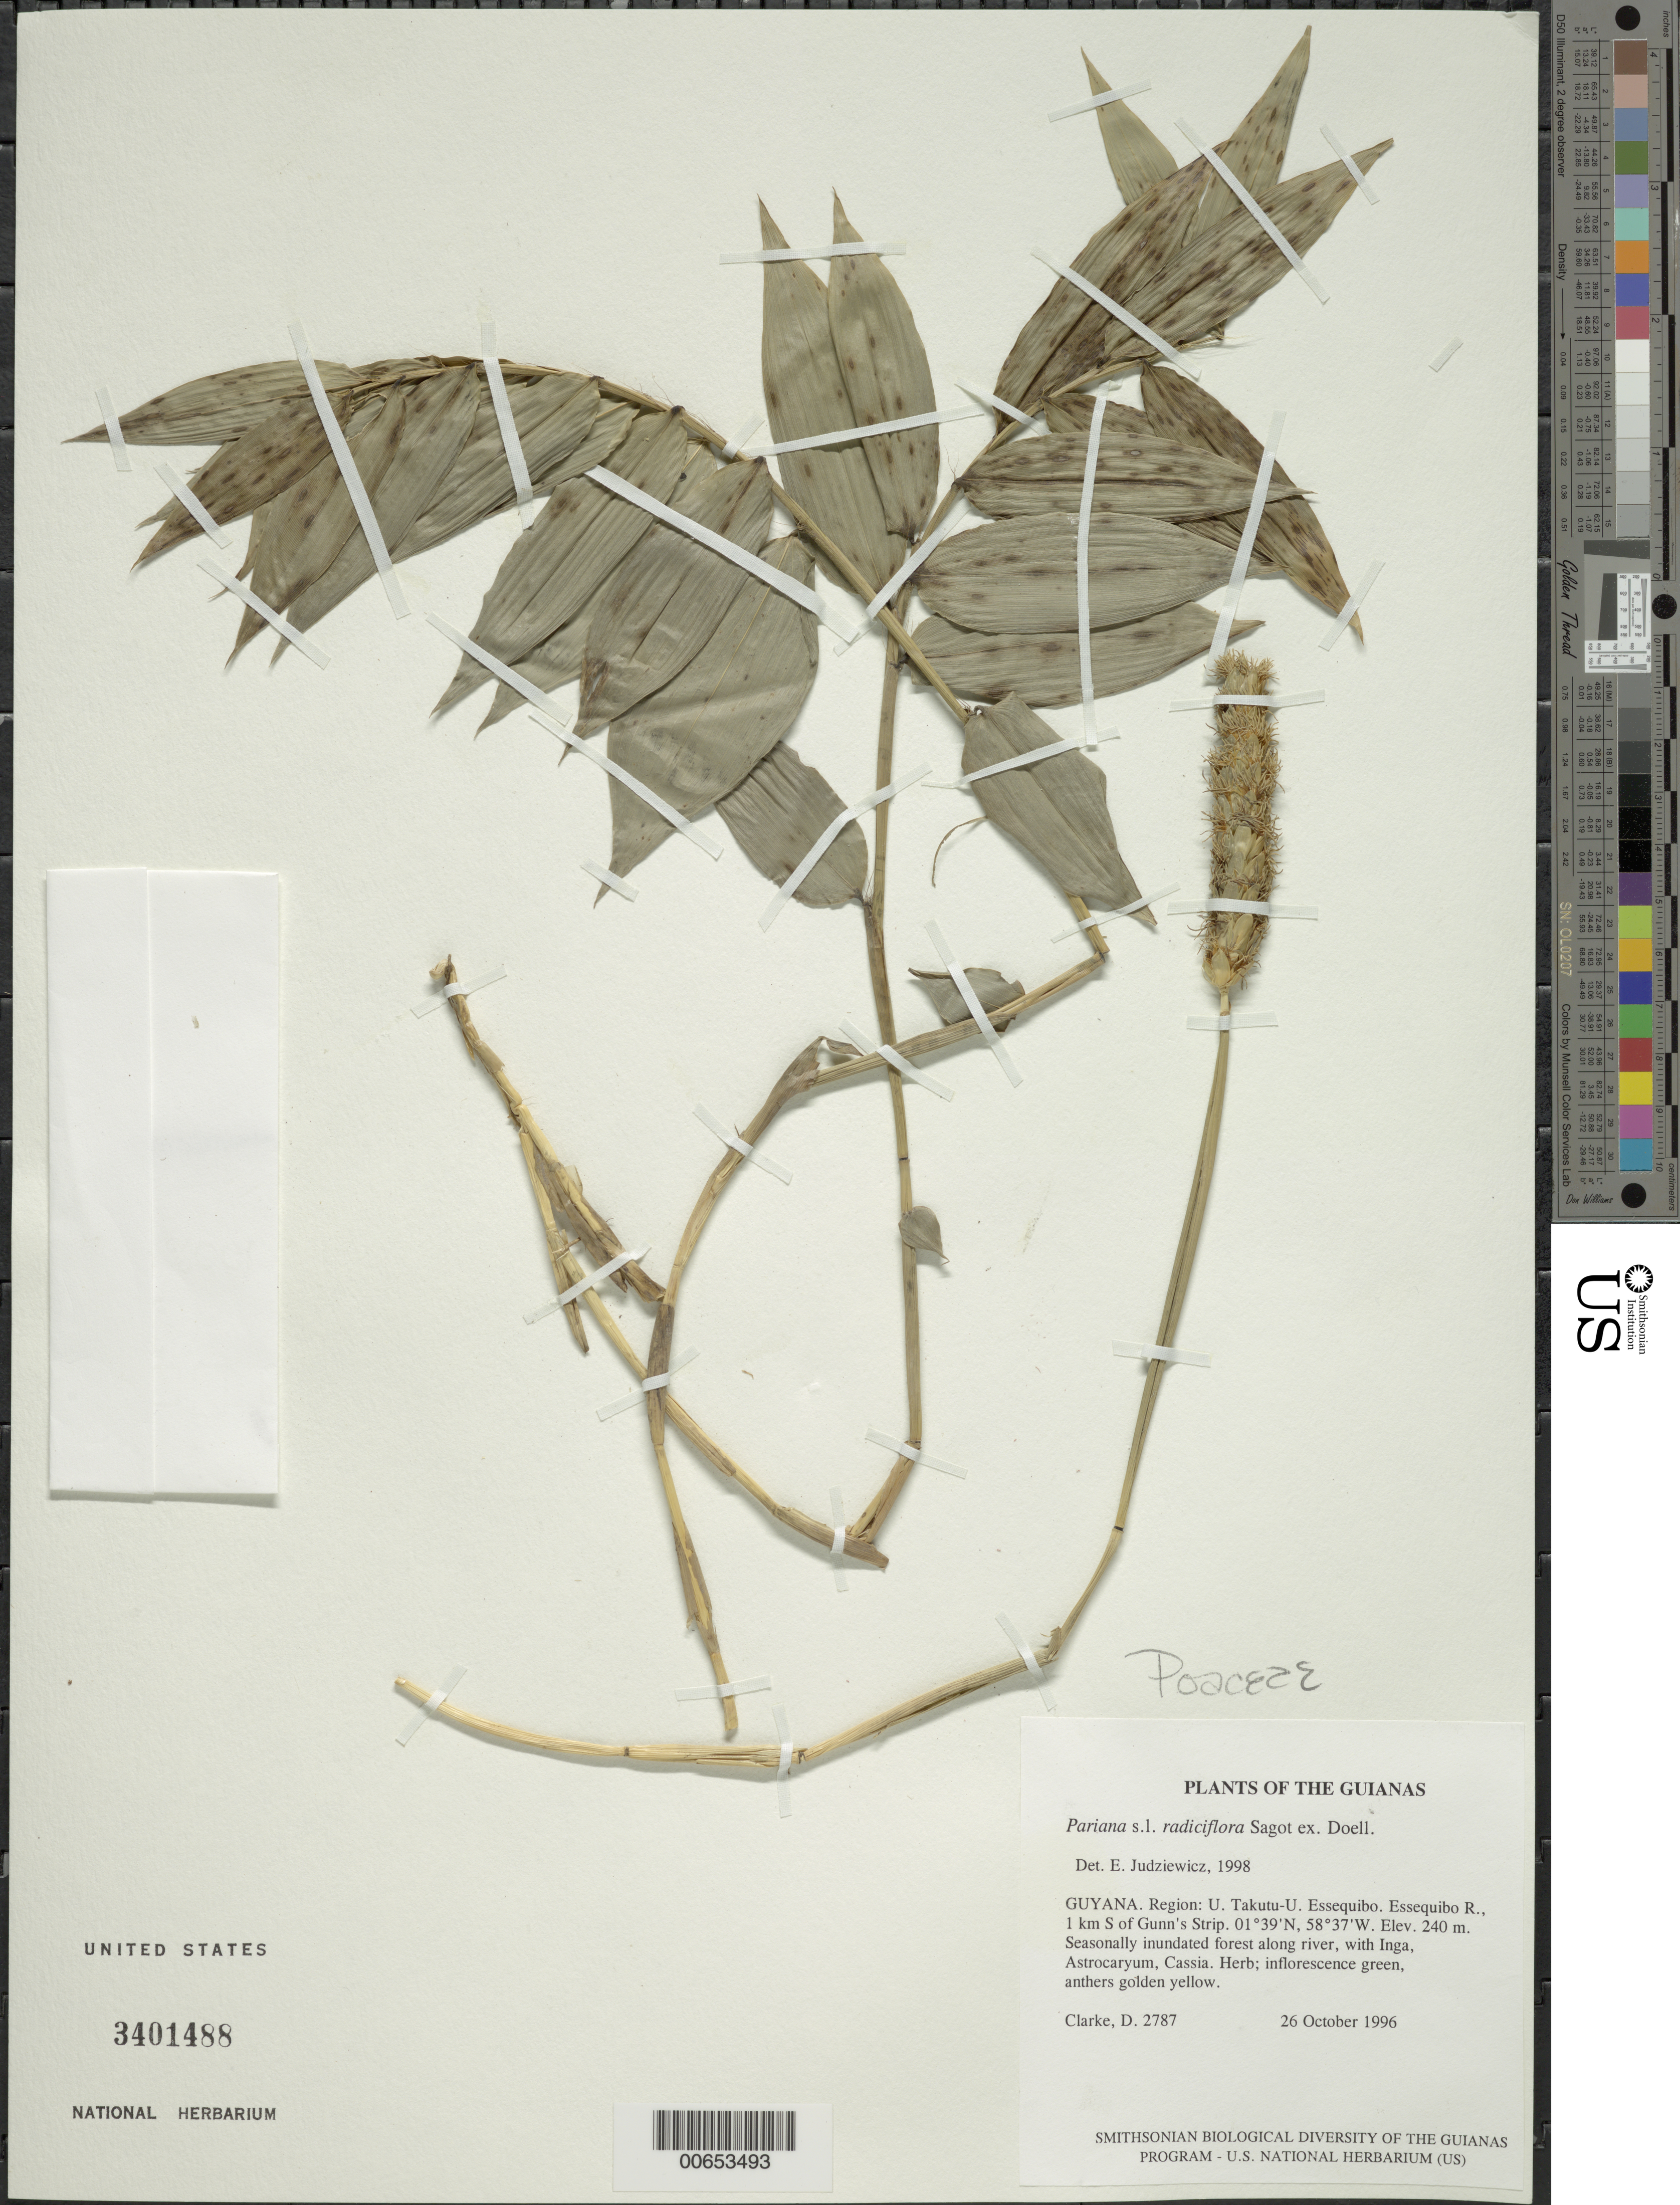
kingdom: Plantae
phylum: Tracheophyta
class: Liliopsida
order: Poales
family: Poaceae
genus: Pariana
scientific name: Pariana radiciflora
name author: Sagot ex Döll in Mart.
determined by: Judziewicz, E. J.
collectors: H. D. Clarke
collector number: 2787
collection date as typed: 26 October 1996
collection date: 1996-10-26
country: Guyana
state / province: U. Takutu-U. Essequibo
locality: Essequibo R., 1 km S of Gunn's Strip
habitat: Seasonally inundated forest along river, with Inga, Astrocaryum, Cassia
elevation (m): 240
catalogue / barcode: US 3401488